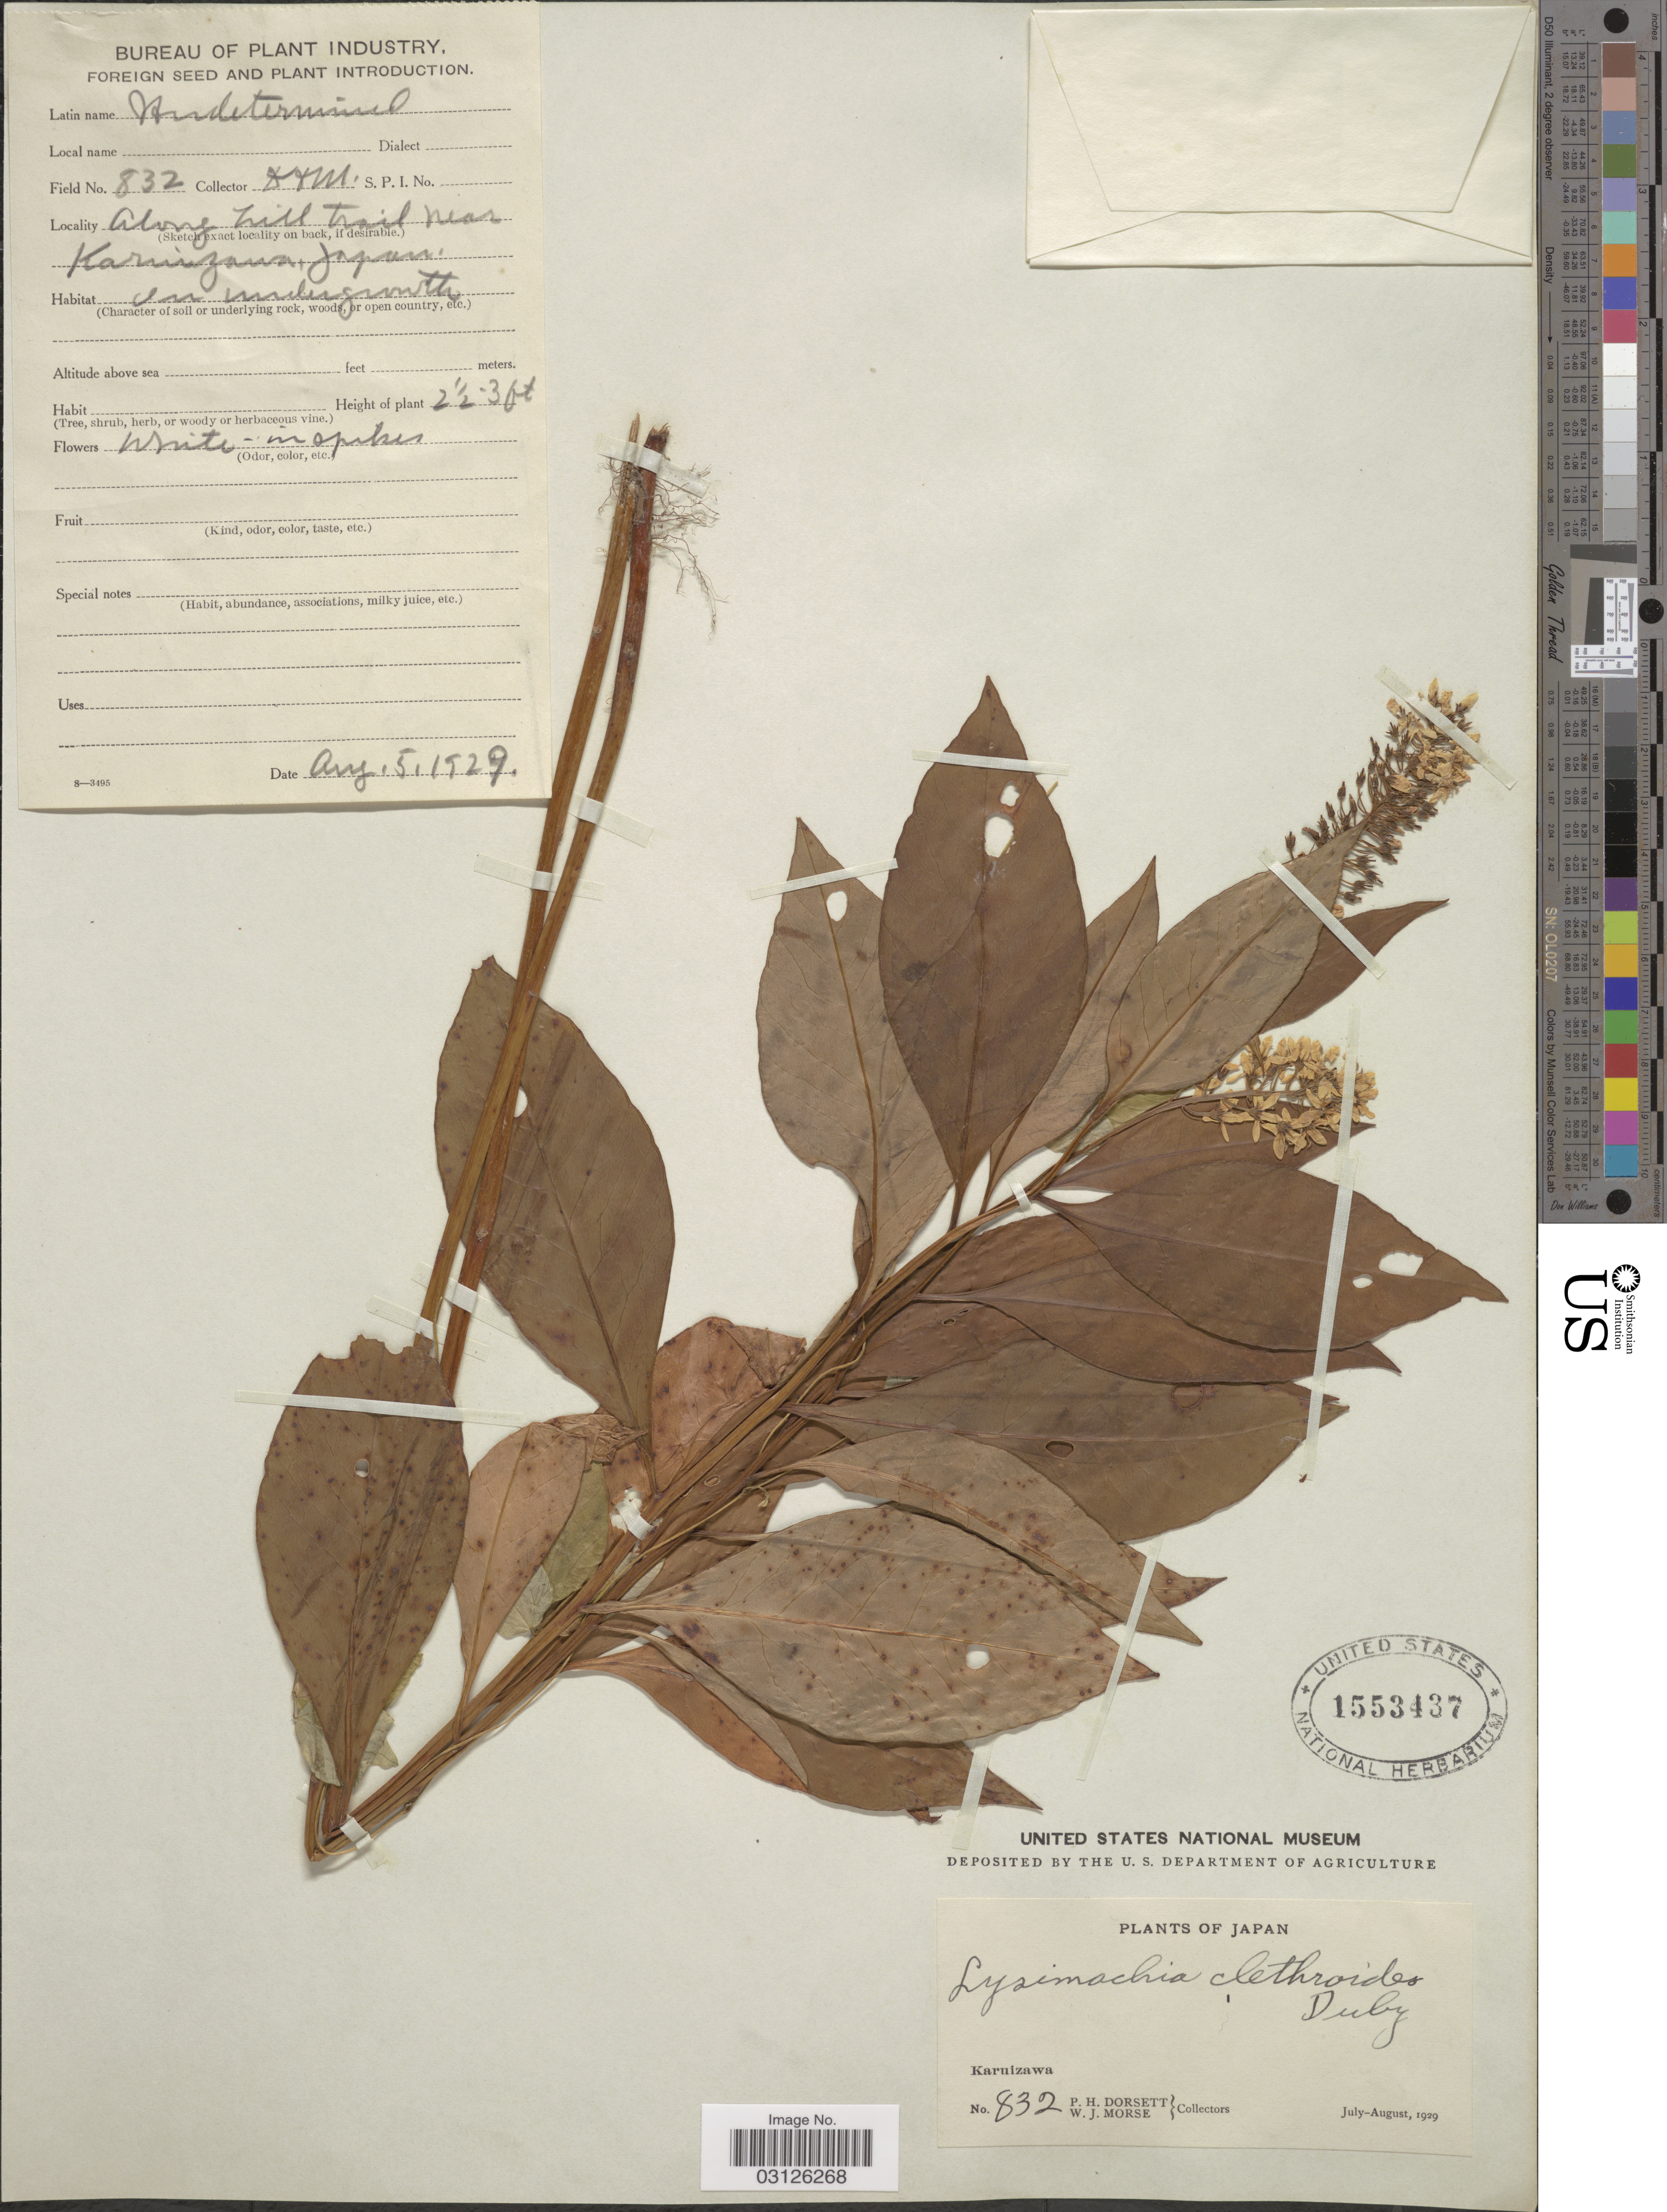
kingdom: Plantae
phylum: Tracheophyta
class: Magnoliopsida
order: Ericales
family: Primulaceae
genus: Lysimachia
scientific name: Lysimachia clethroides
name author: Duby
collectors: P. H. Dorsett & W. J. Morse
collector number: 832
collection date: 1929-07/1929-08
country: Japan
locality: Karuizawa.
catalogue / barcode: US 1553437